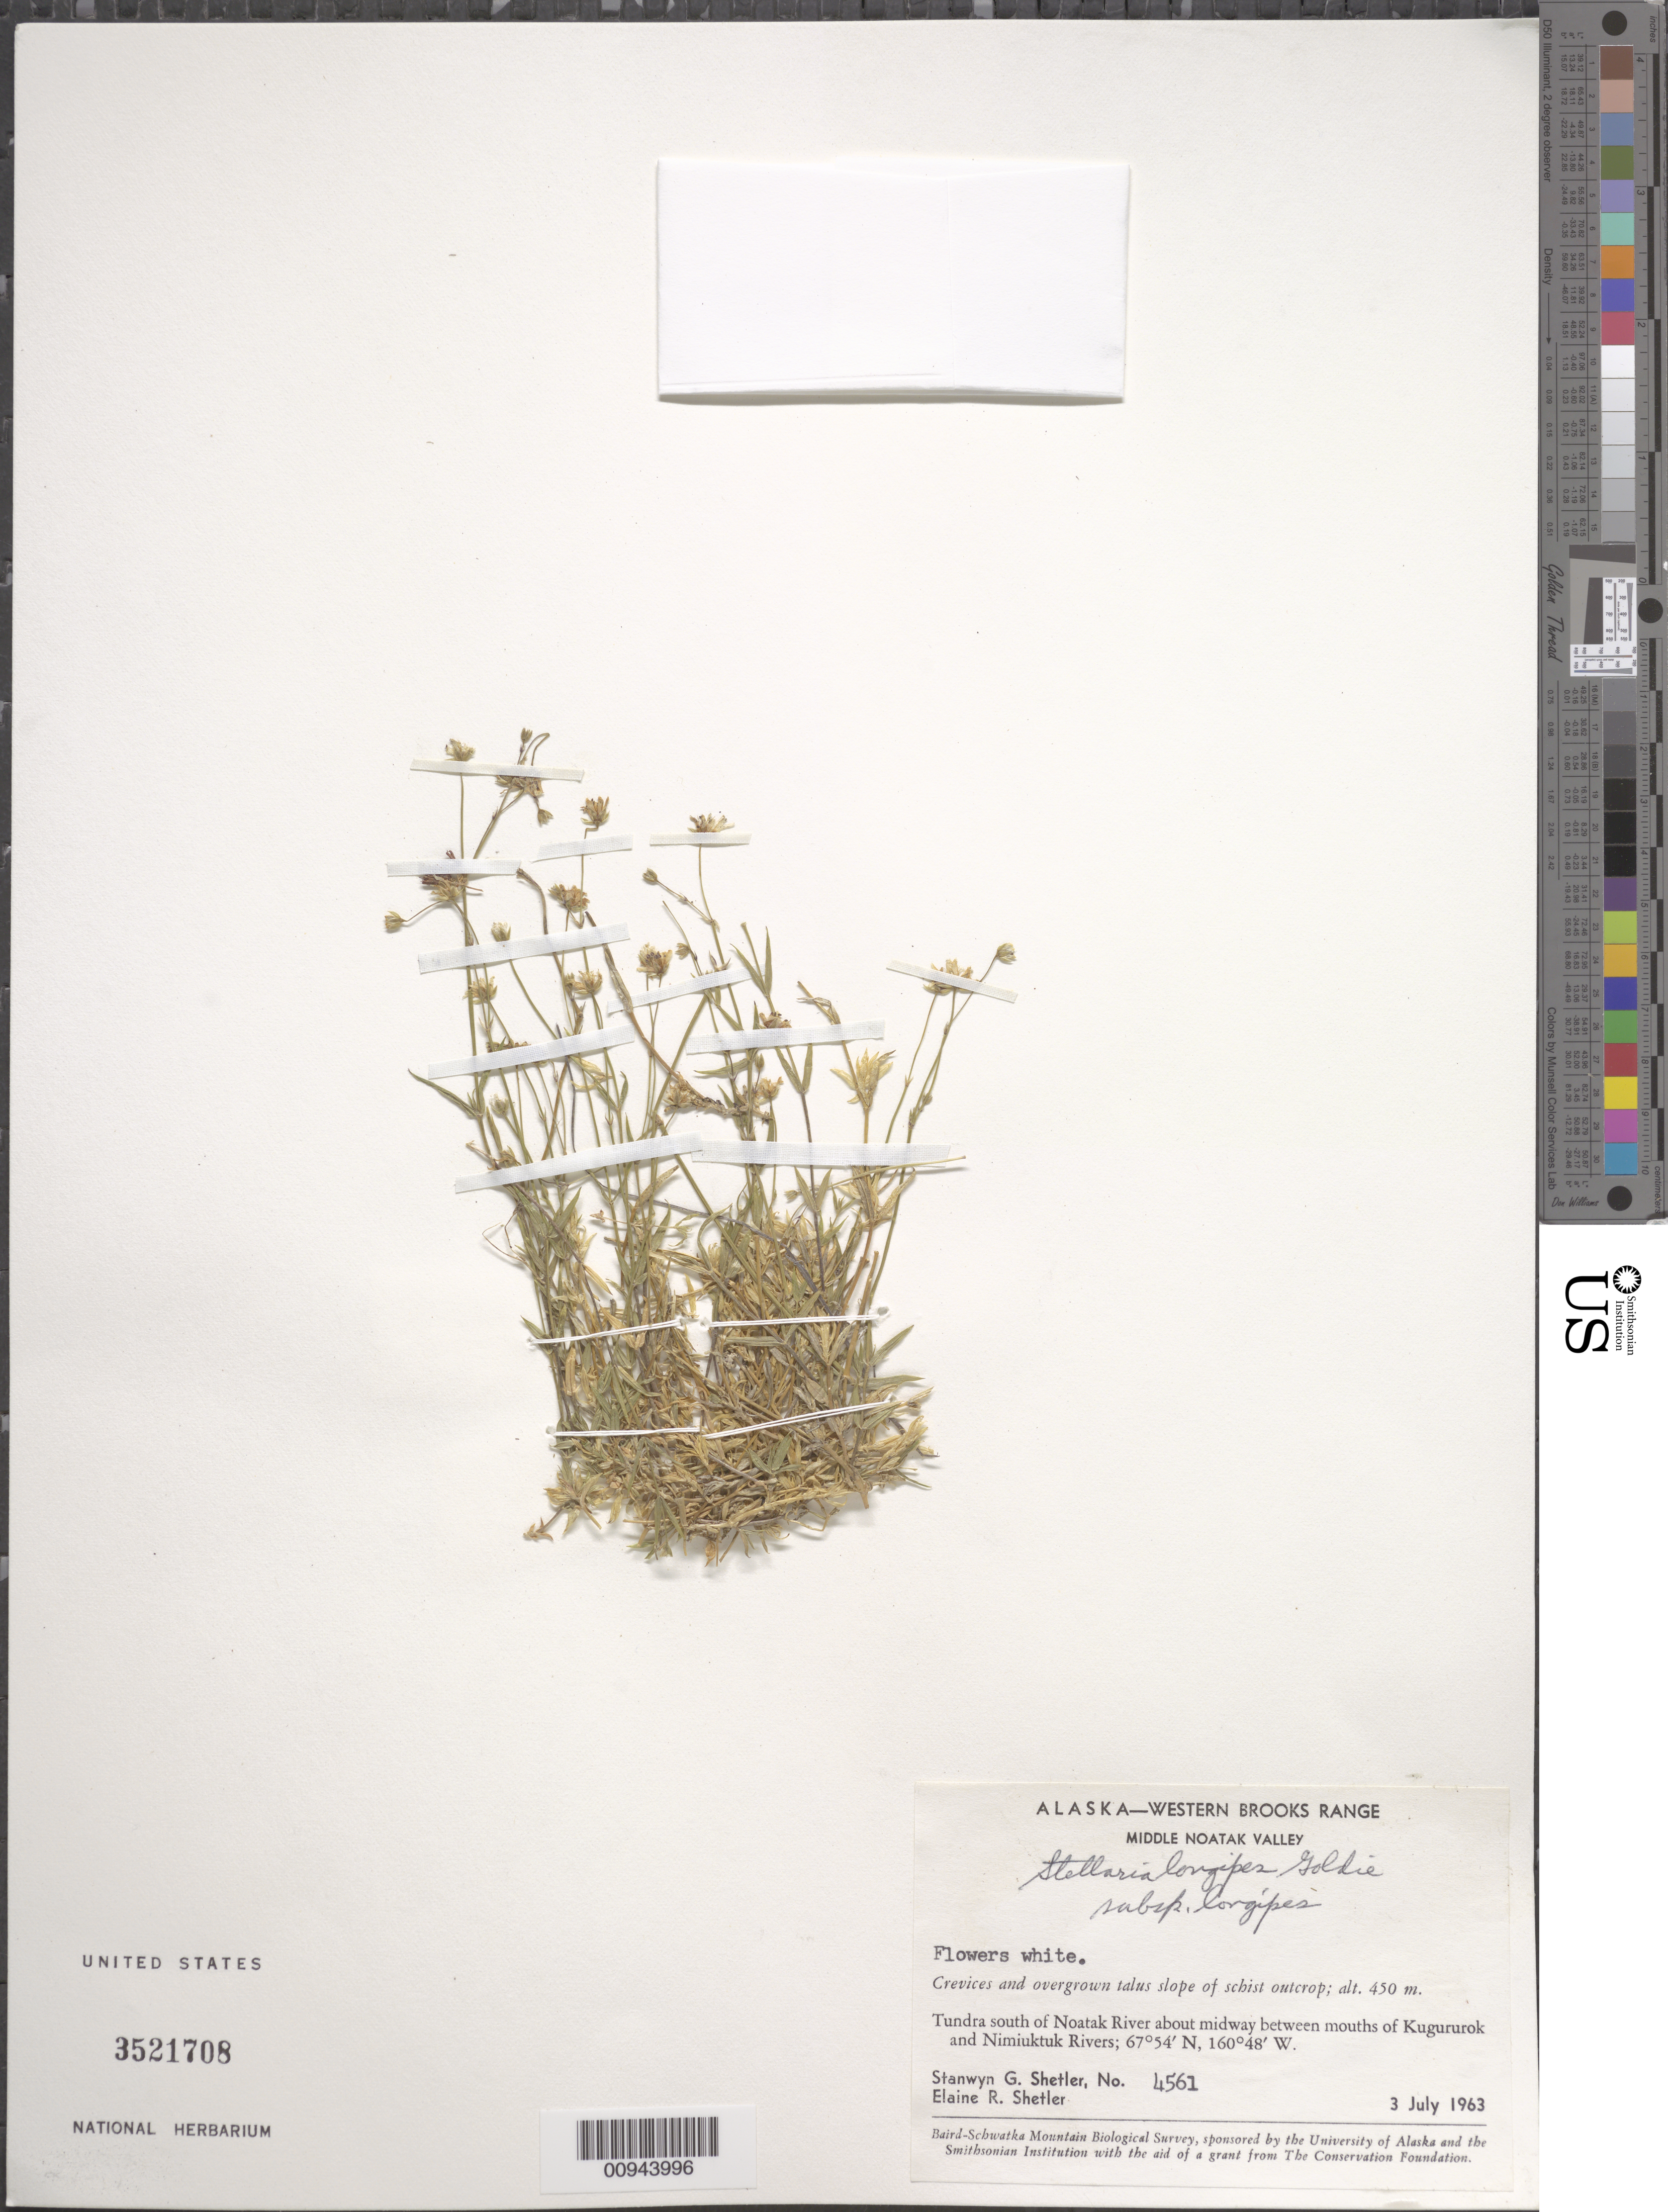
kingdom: Plantae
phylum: Tracheophyta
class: Magnoliopsida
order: Caryophyllales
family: Caryophyllaceae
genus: Stellaria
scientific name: Stellaria longipes subsp. longipes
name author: Goldie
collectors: S. Shetler & E. R. Shetler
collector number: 4561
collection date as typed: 03 Jul 1963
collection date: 1963-07-03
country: United States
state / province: Alaska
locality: S of Noatak River about midway between mouths of Kugururok and Nimiuktuk Rivers. Western Brooks Range, Middle Noatak Valley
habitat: Tundra. Crevices and overgrown talus slope of schist outcrop.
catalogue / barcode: US 3521708